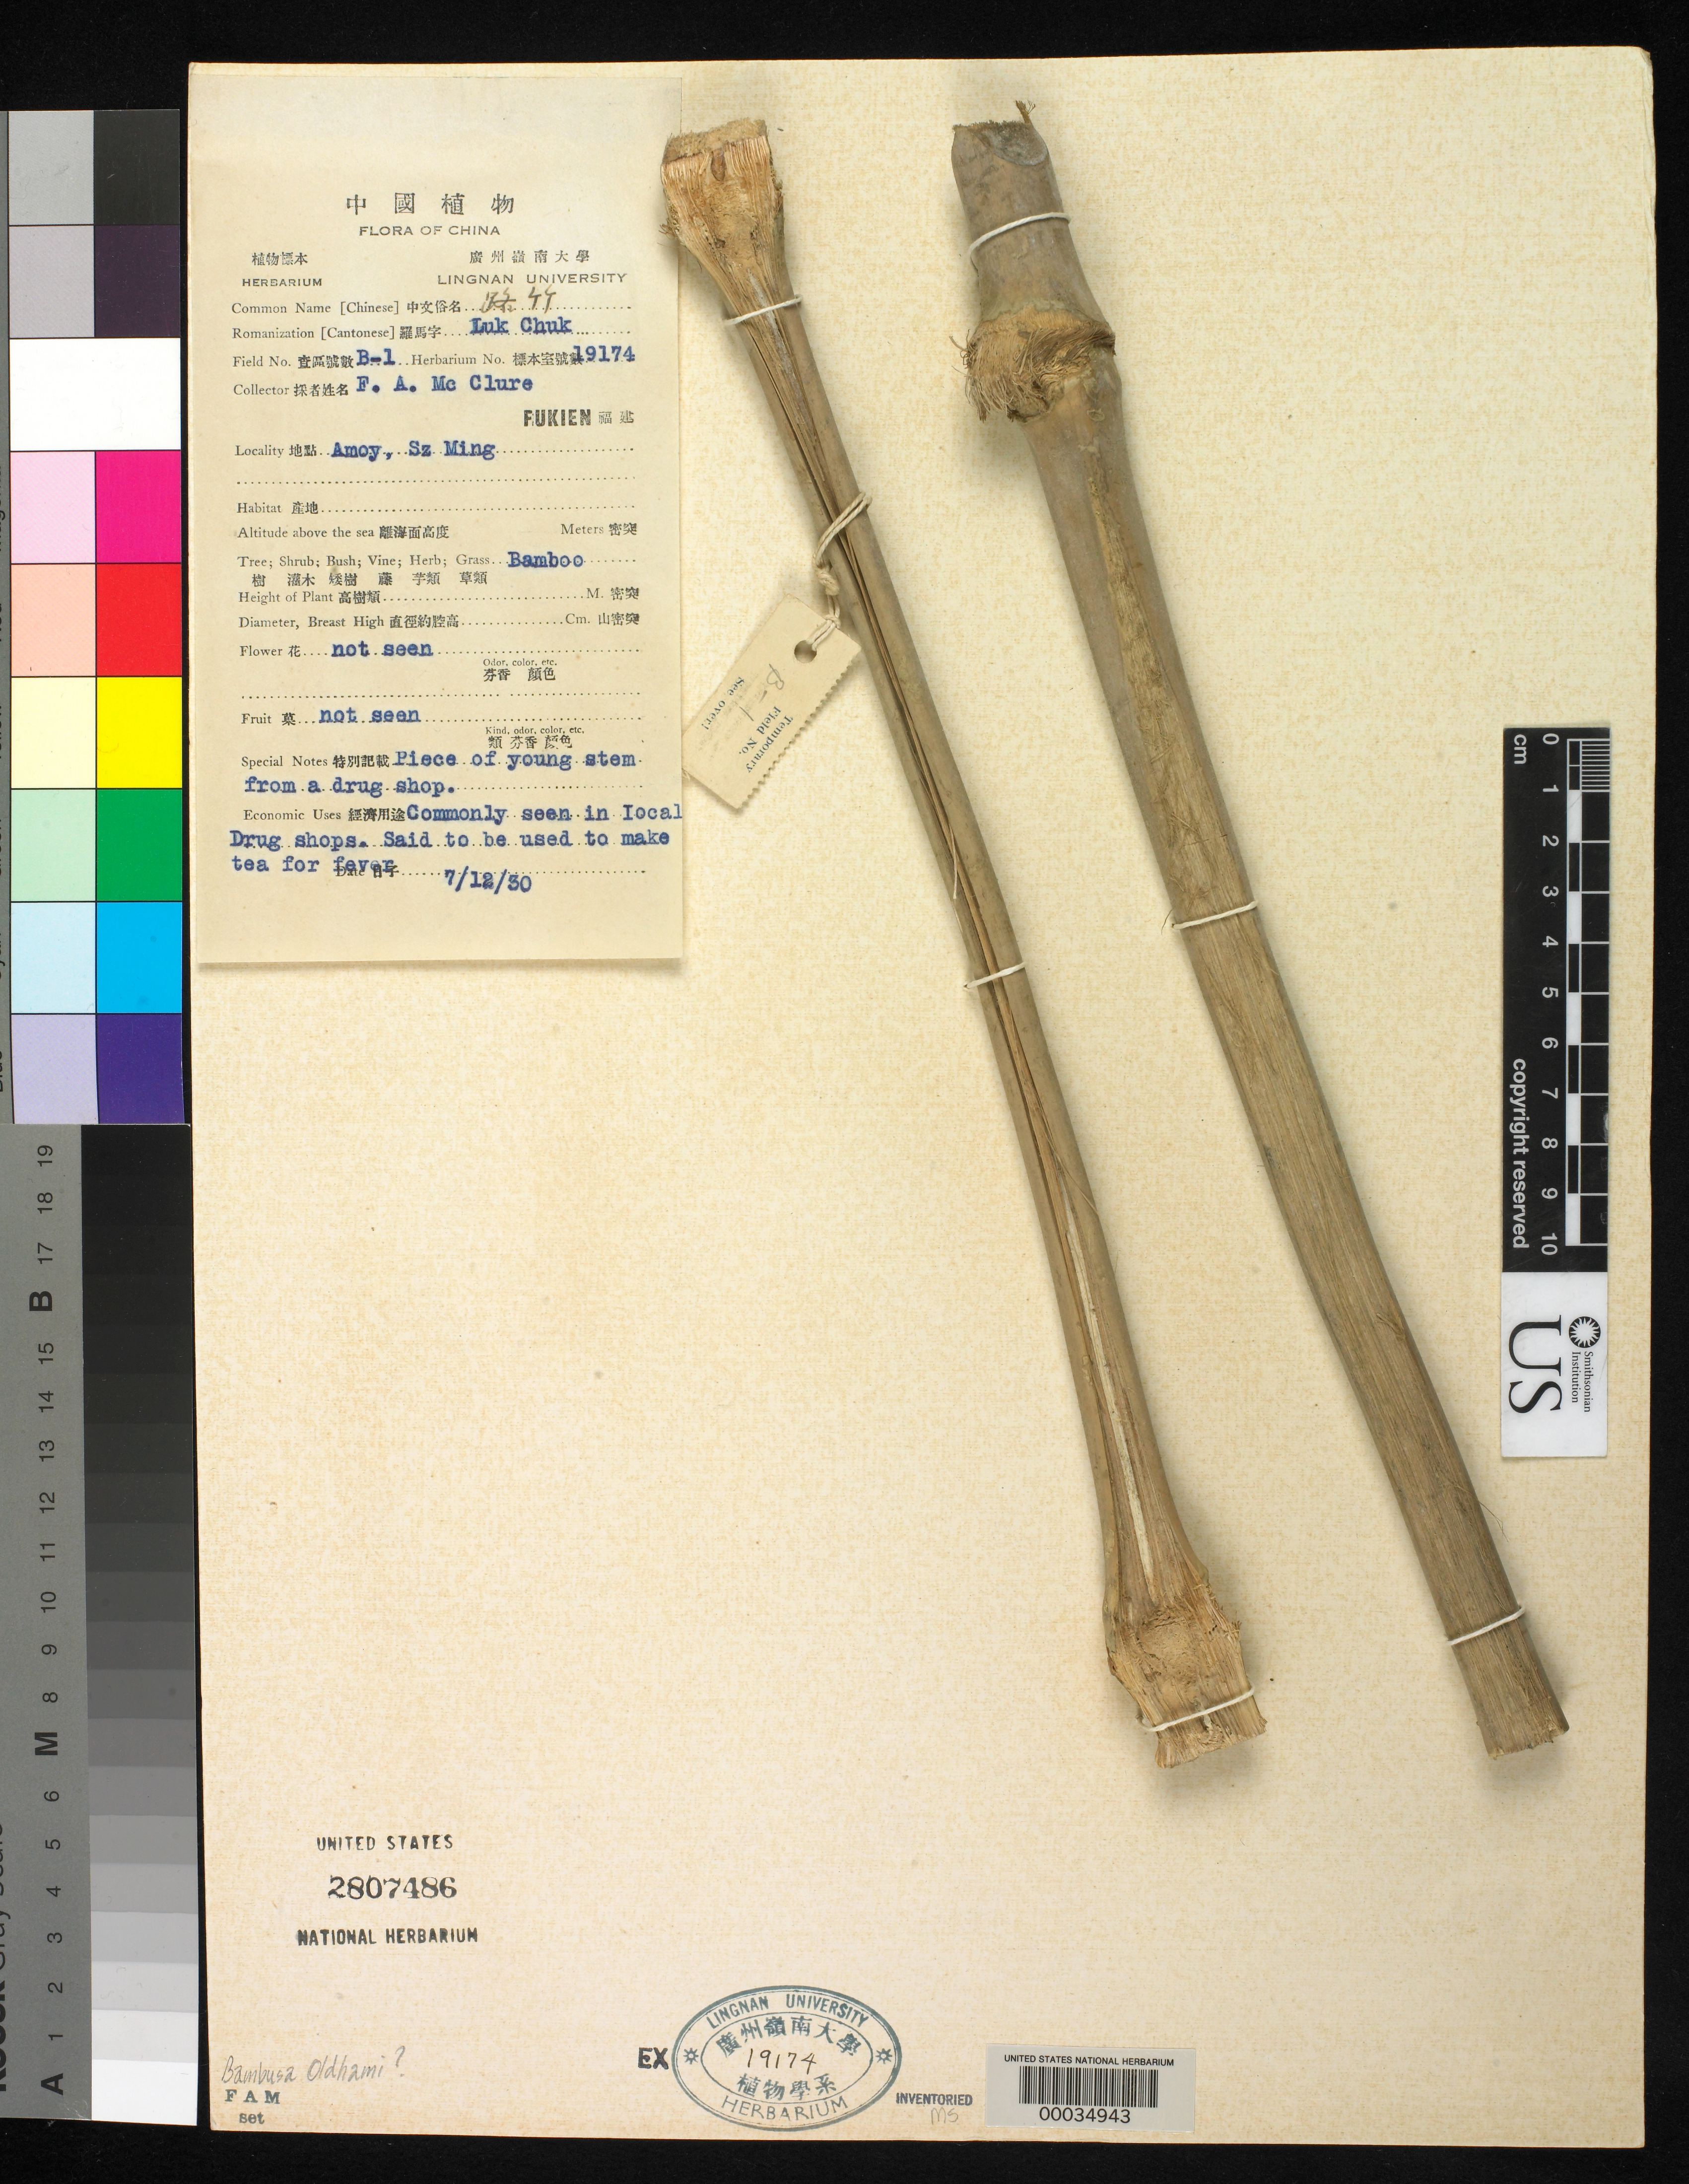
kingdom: Plantae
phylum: Tracheophyta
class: Liliopsida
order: Poales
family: Poaceae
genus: Bambusa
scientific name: Bambusa oldhamii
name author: Munro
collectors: F. A. McClure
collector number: B-1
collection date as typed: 12 Jul 1930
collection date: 1930-07-12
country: China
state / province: Fujian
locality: Amoy, sz ming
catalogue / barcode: US 2807486